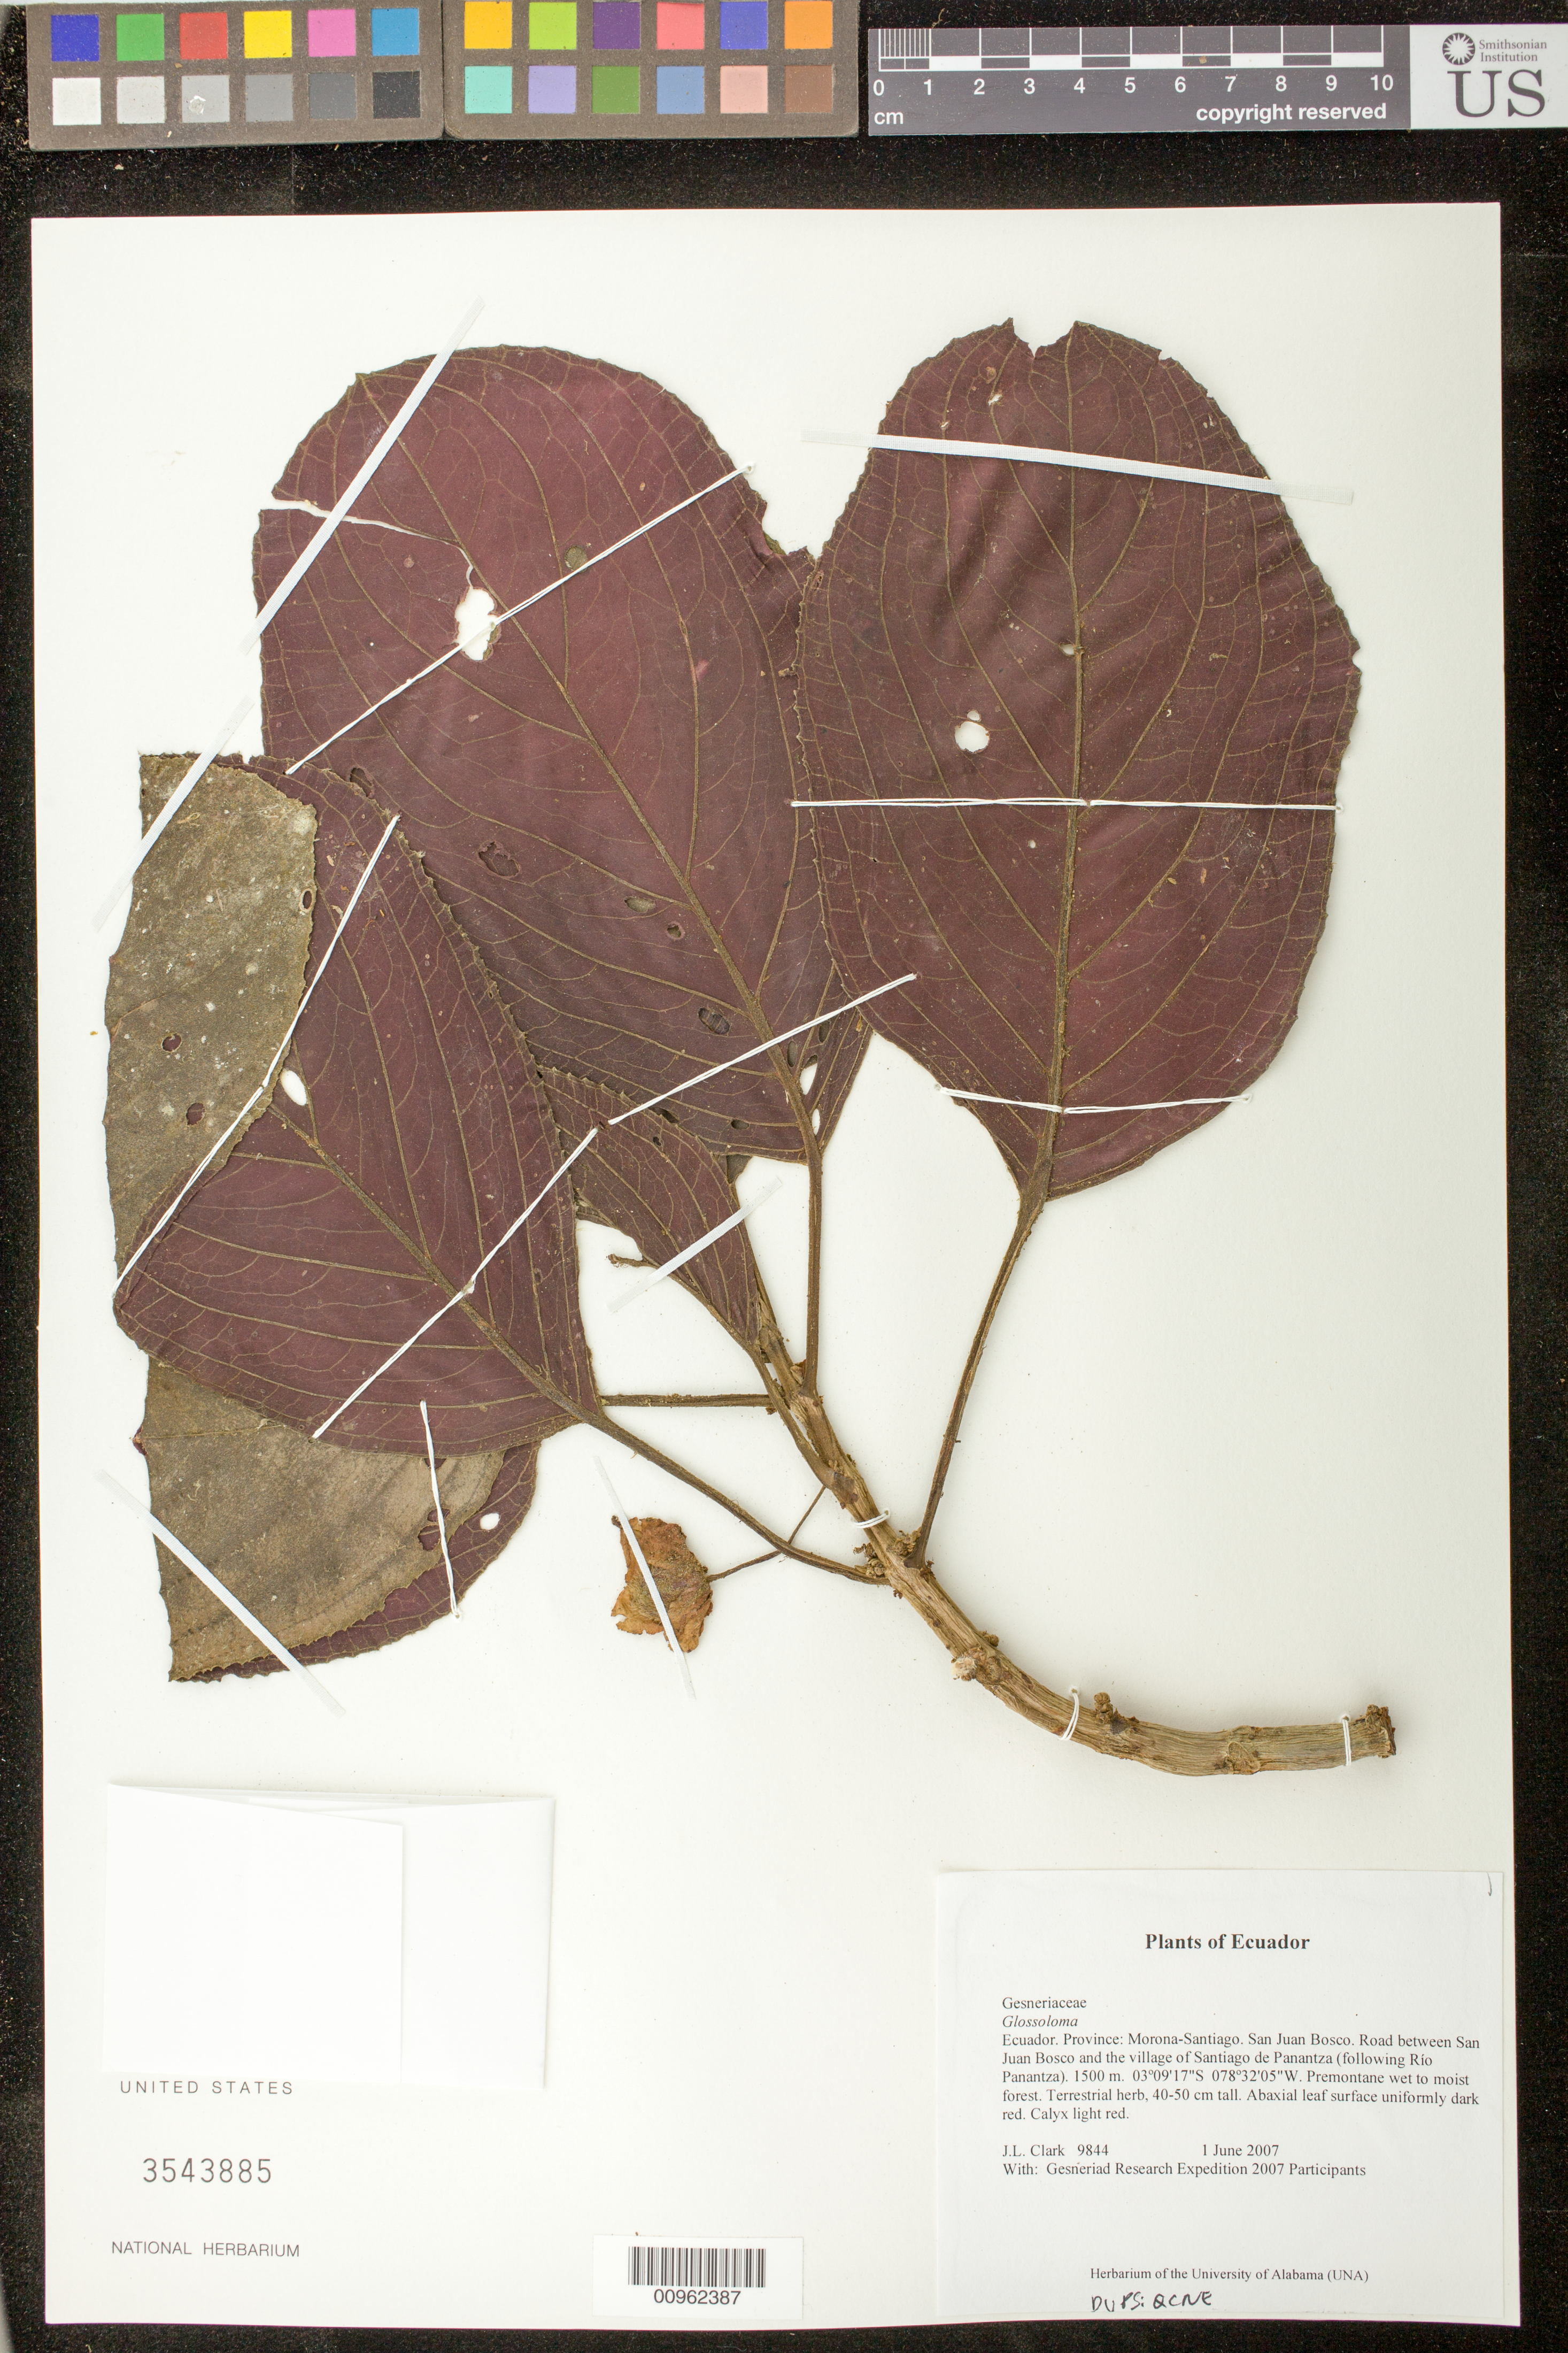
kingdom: Plantae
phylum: Tracheophyta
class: Magnoliopsida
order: Lamiales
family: Gesneriaceae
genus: Glossoloma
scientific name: Glossoloma sp.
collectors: J. L. Clark & Gesneriad Research Expedition 2007 Participants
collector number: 9844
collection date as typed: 01 Jun 2007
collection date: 2007-06-01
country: Ecuador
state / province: Morona-Santiago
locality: San Juan Bosco. Road between San Juan Bosco and the village of Santiago de Panantza (following Río Panantza)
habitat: Premontane wet to moist forest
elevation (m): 1500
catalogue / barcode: US 3543885